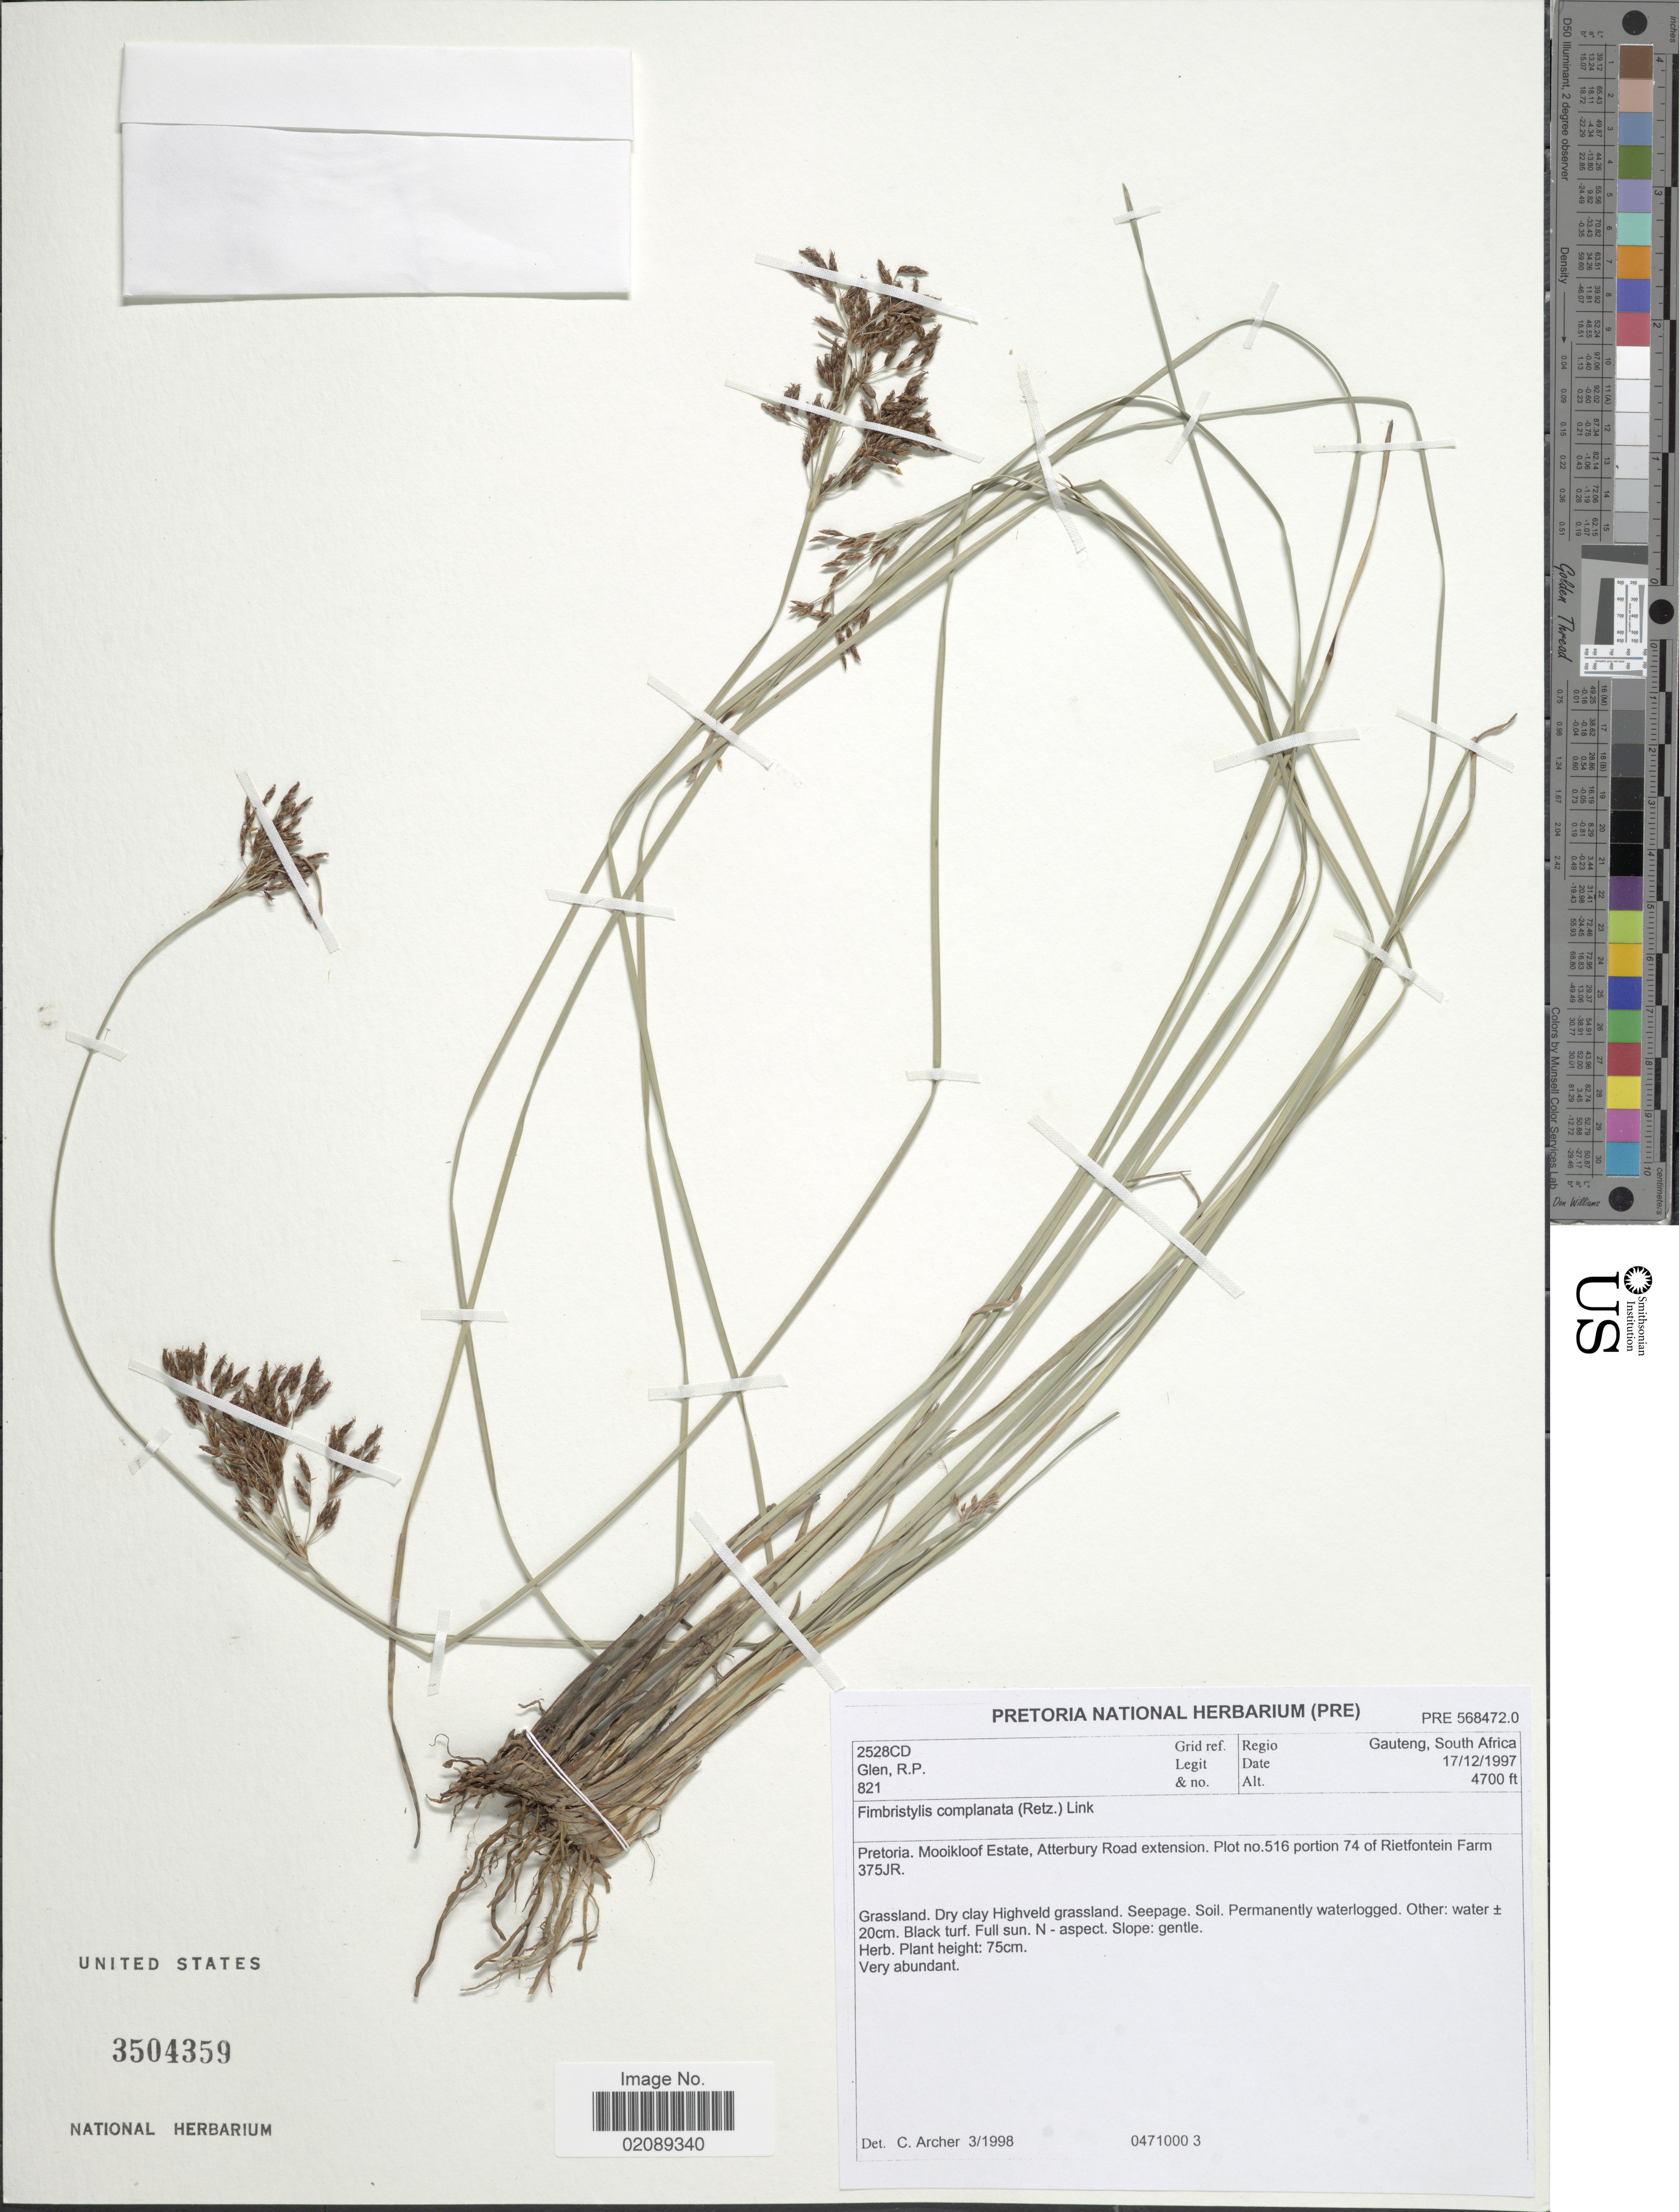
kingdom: Plantae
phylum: Tracheophyta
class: Liliopsida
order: Poales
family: Cyperaceae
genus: Fimbristylis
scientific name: Fimbristylis complanata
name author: (Retz.) Link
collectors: R. Glen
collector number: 821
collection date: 1997-12-17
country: South Africa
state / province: Gauteng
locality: Pretoria. Mooikloof Estate, Atterbury Road extension. Plot no.516 portion 74 of Rietfontein Farm 375JR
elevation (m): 1433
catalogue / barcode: US 3504359